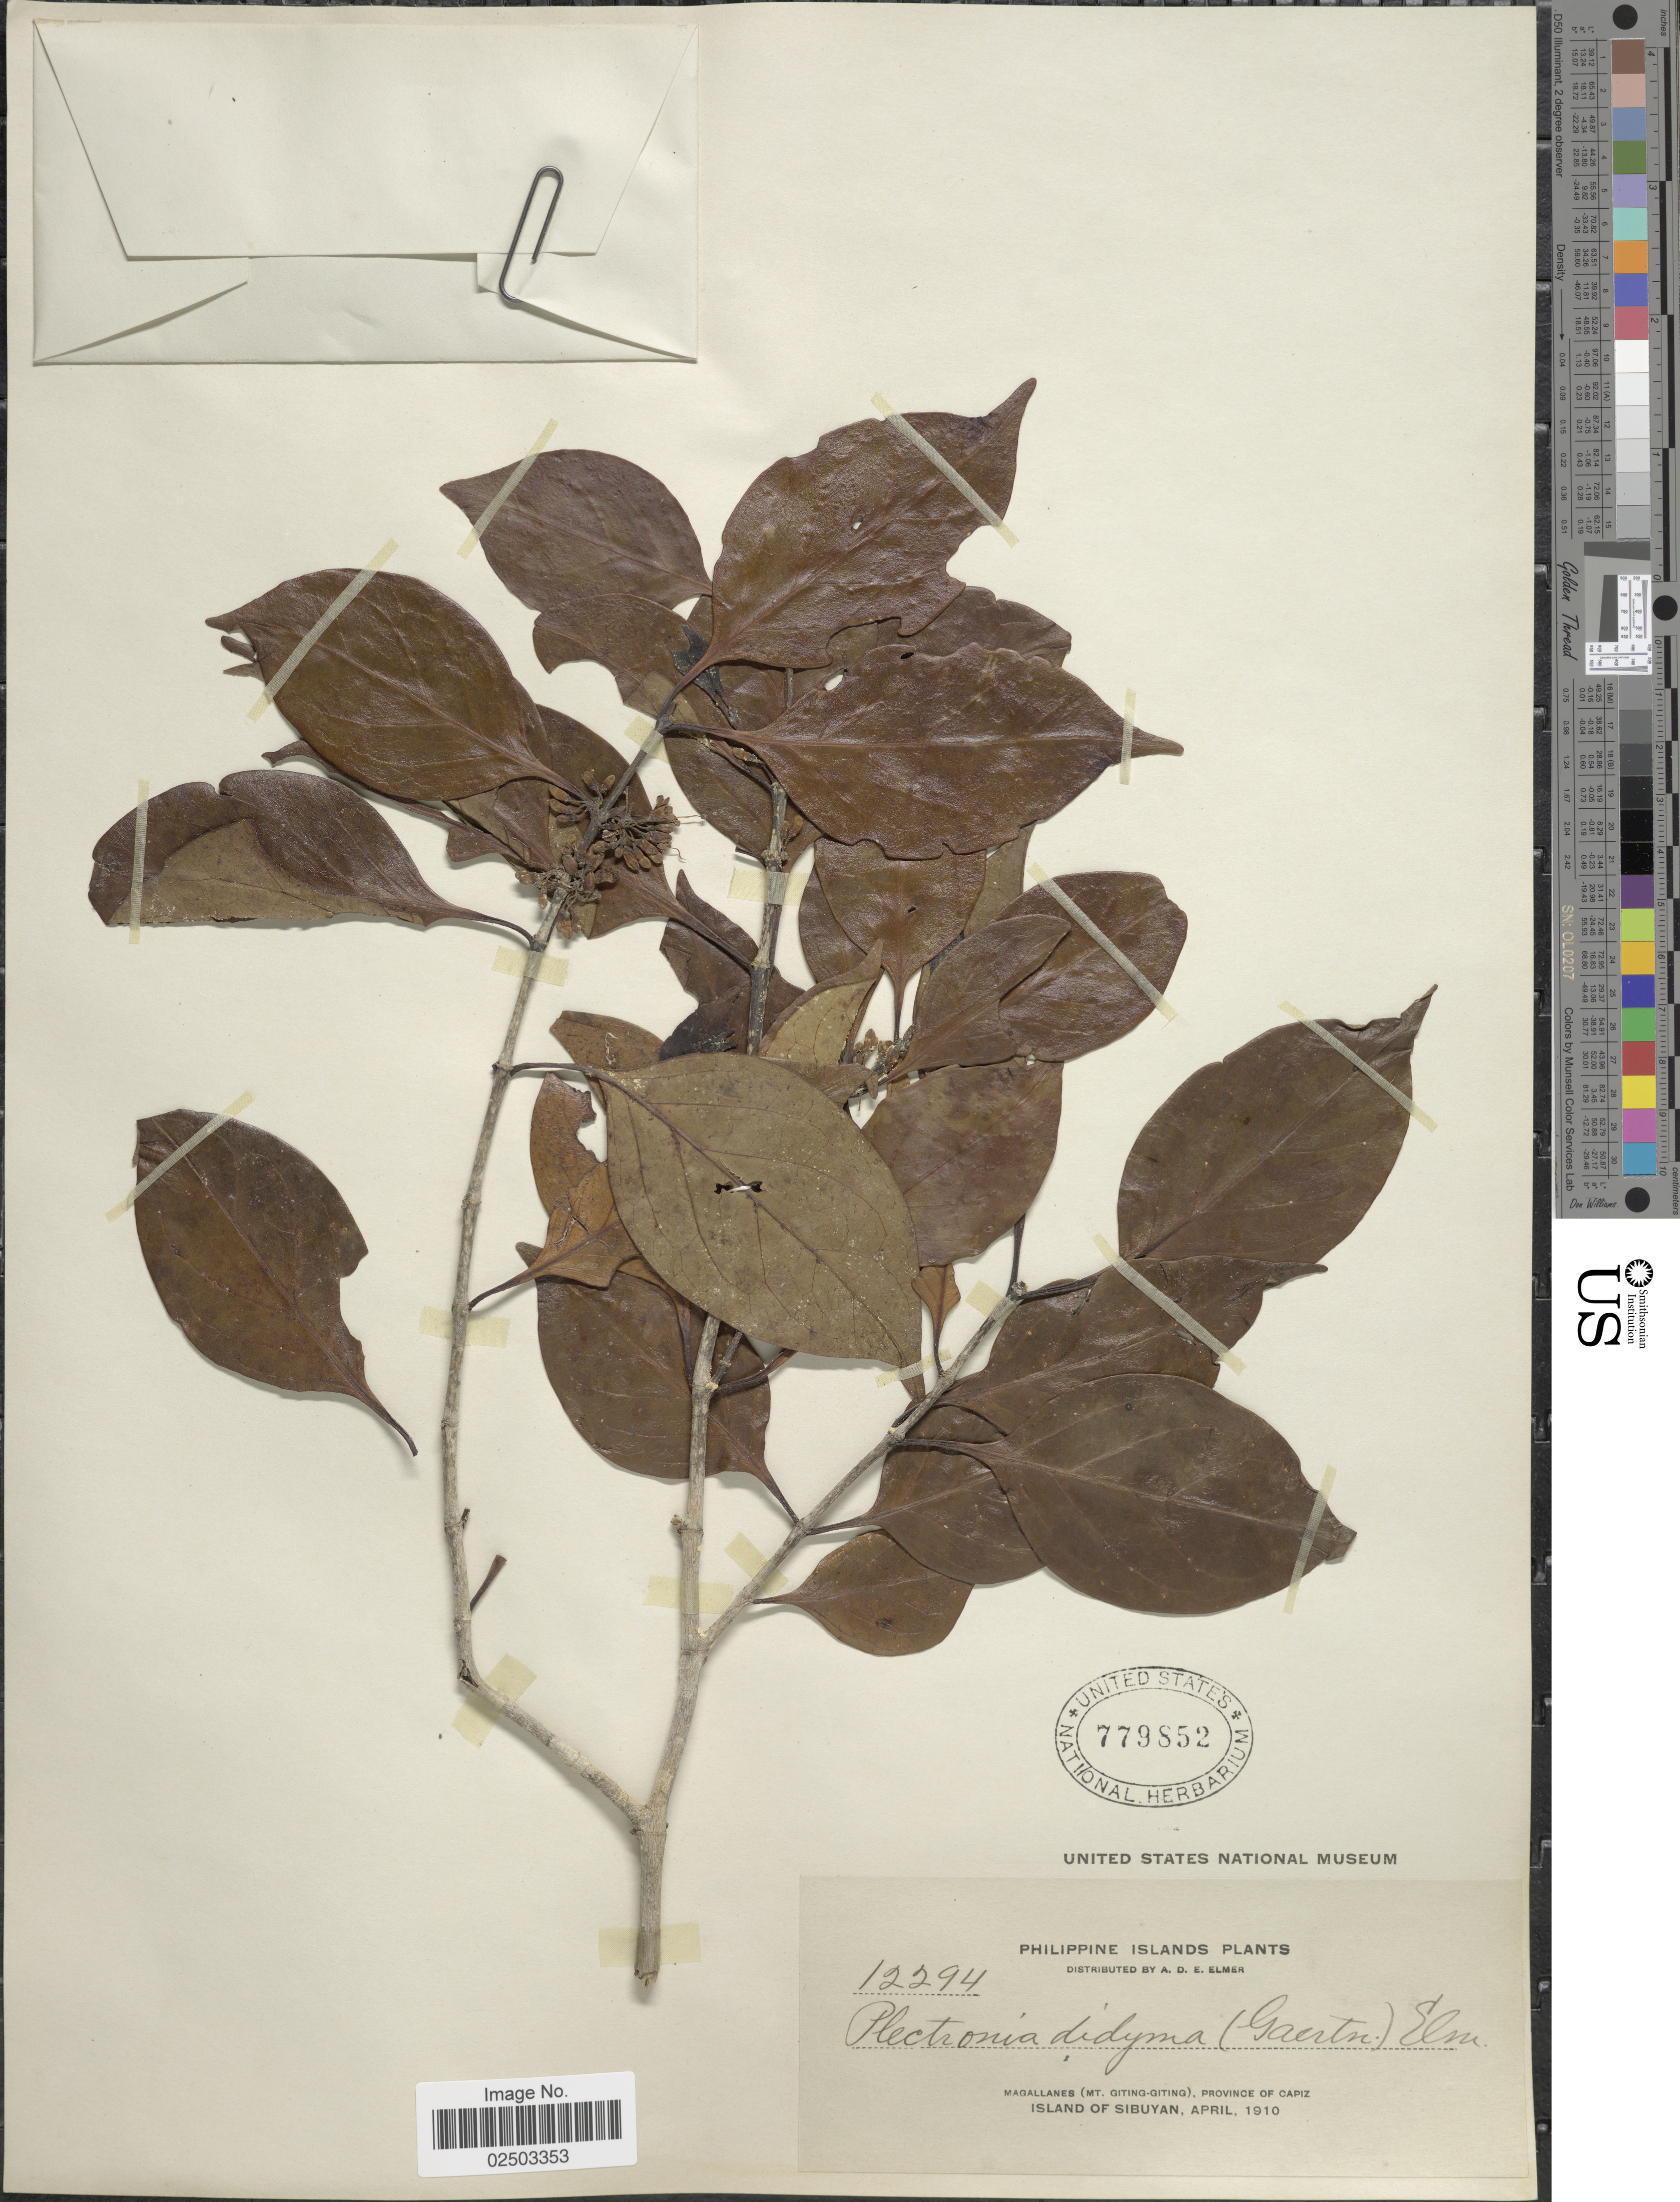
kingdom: Plantae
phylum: Tracheophyta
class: Magnoliopsida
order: Gentianales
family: Rubiaceae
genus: Canthium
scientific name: Canthium dicoccum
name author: (Gaertn.) Merr.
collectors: A. D. E. Elmer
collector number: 12294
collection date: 1910-04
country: Philippines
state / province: Western Visayas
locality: Philippine Islands, Magallanes (Mt. Giting-Giting, Province of Capiz, Island of Sibuyan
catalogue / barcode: US 779852